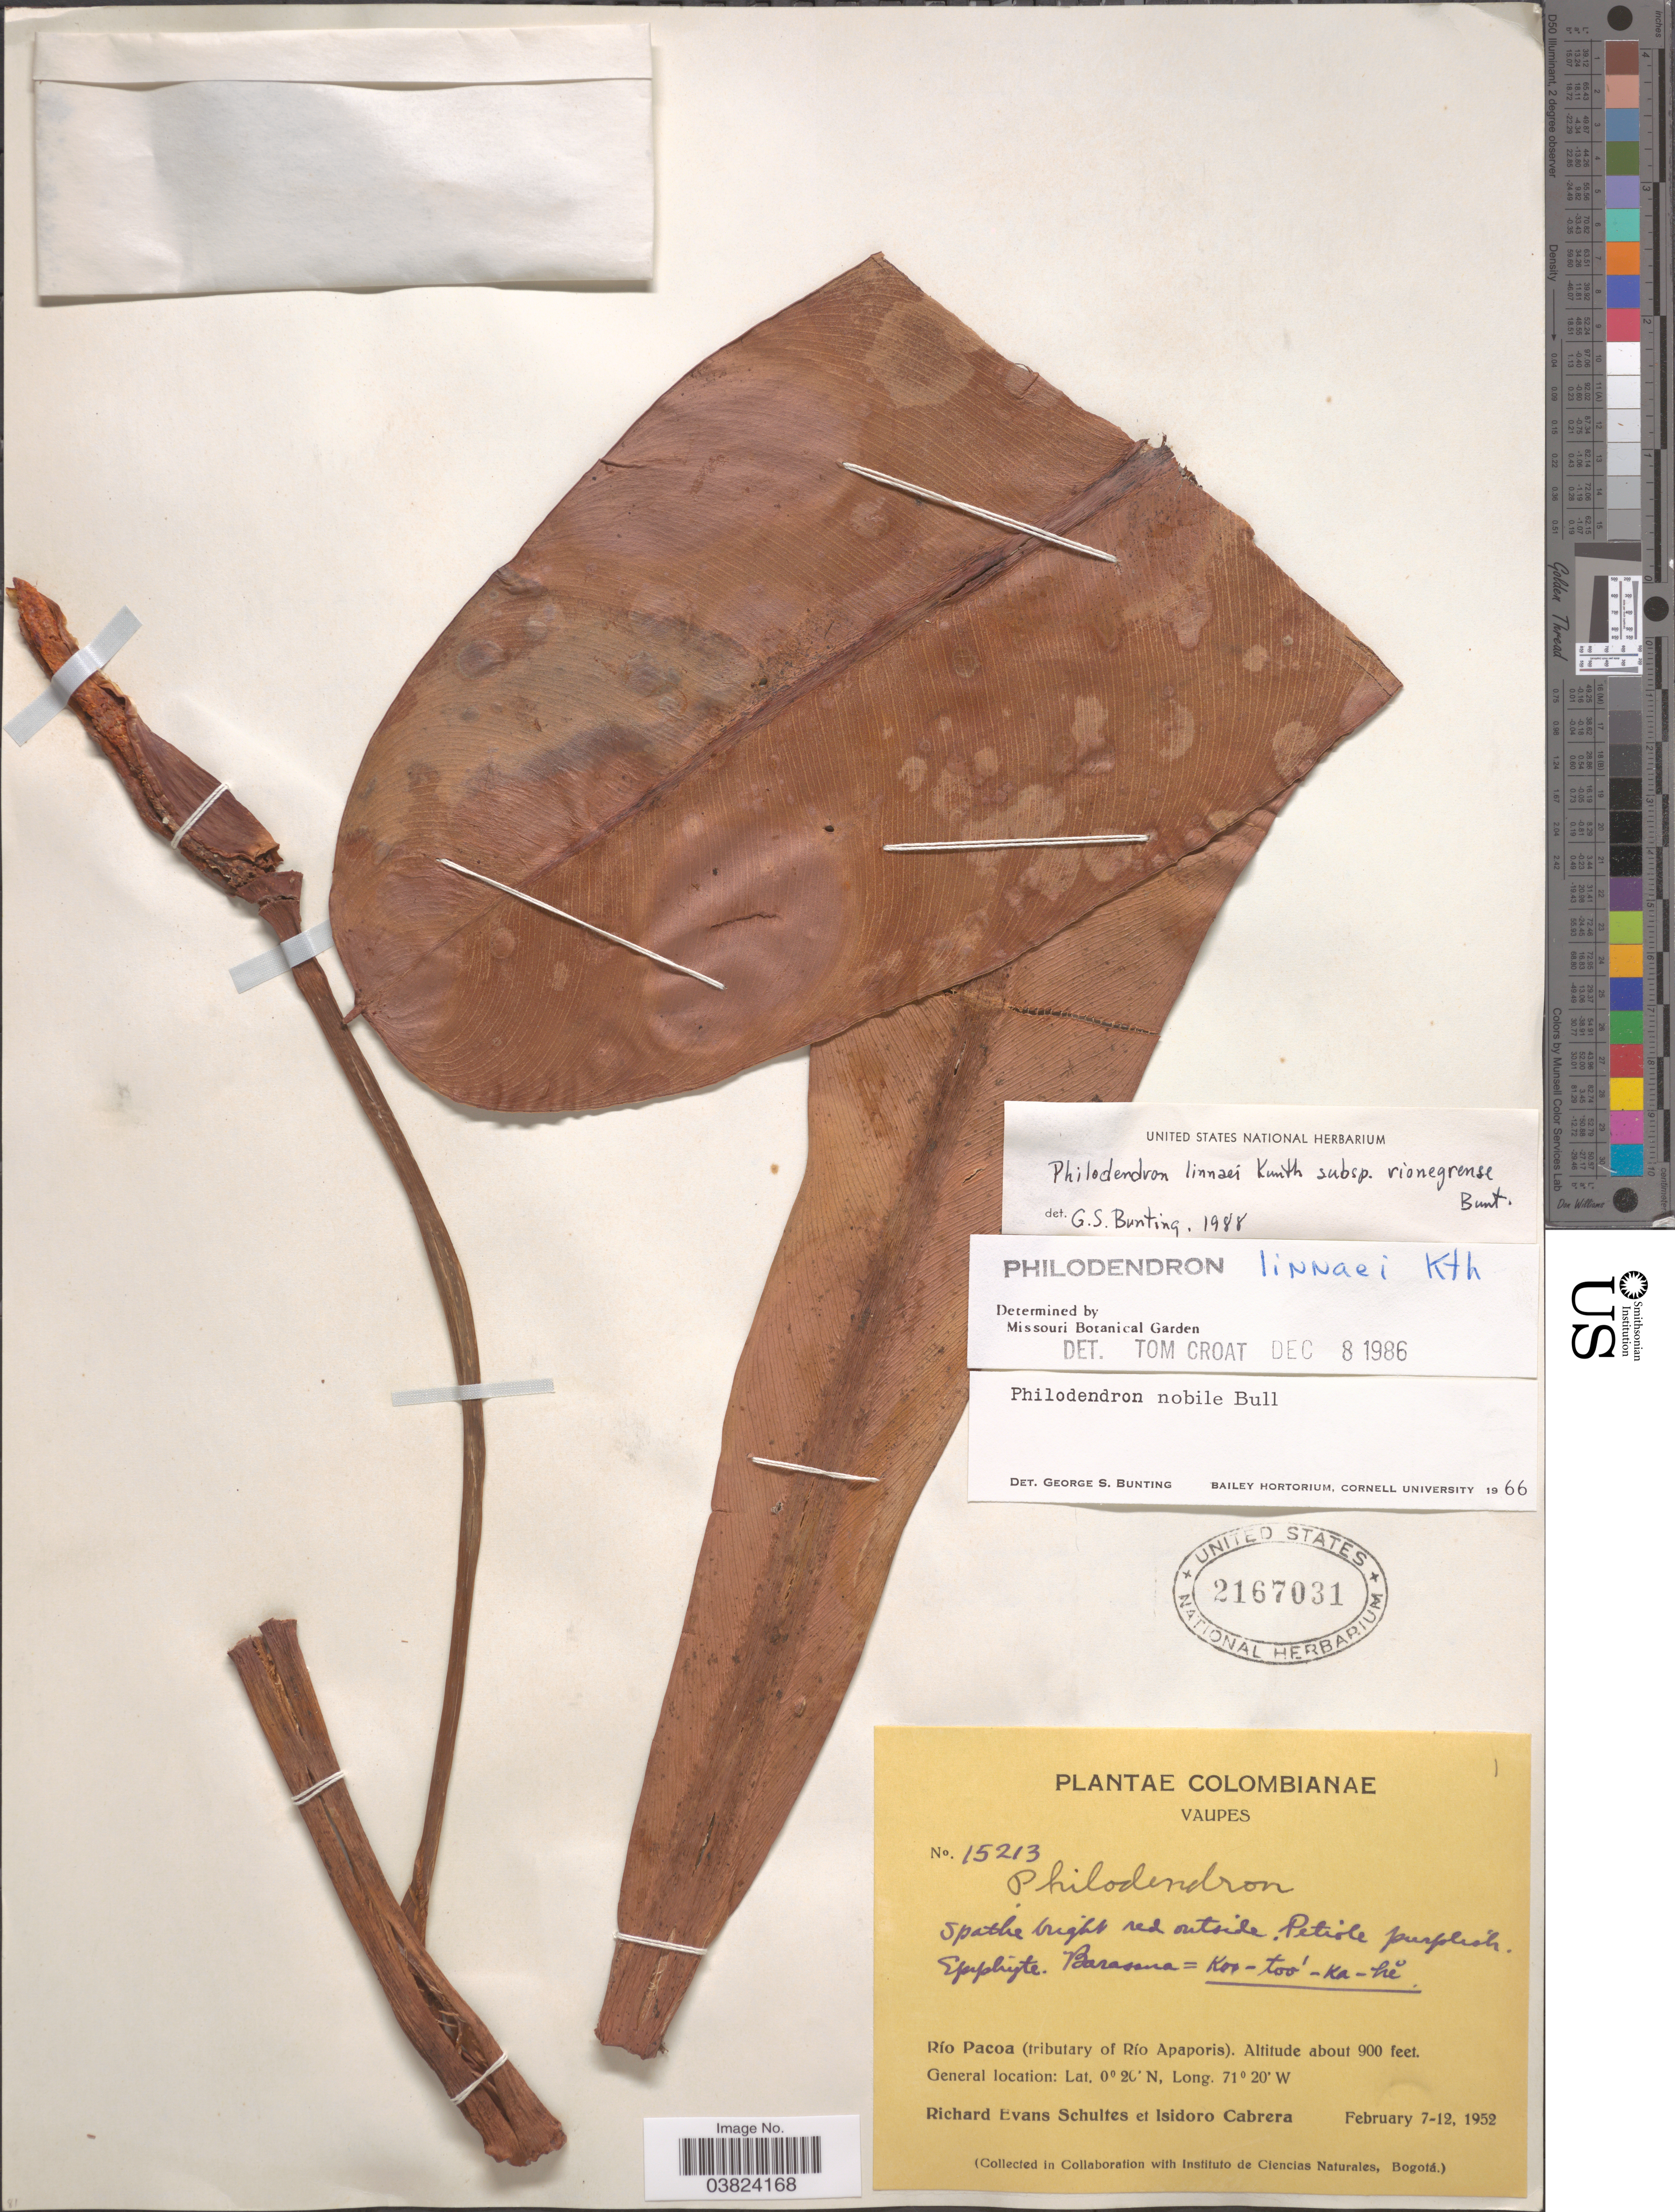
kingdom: Plantae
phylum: Tracheophyta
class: Liliopsida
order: Alismatales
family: Araceae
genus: Philodendron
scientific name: Philodendron linnaei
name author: Kunth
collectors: R. E. Schultes & I. Cabrera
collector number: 15213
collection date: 1952-02-07/1952-02-12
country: Colombia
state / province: Vaupés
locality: Río Pacoa (tributary of Río Apaporis).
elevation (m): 274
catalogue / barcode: US 2167031